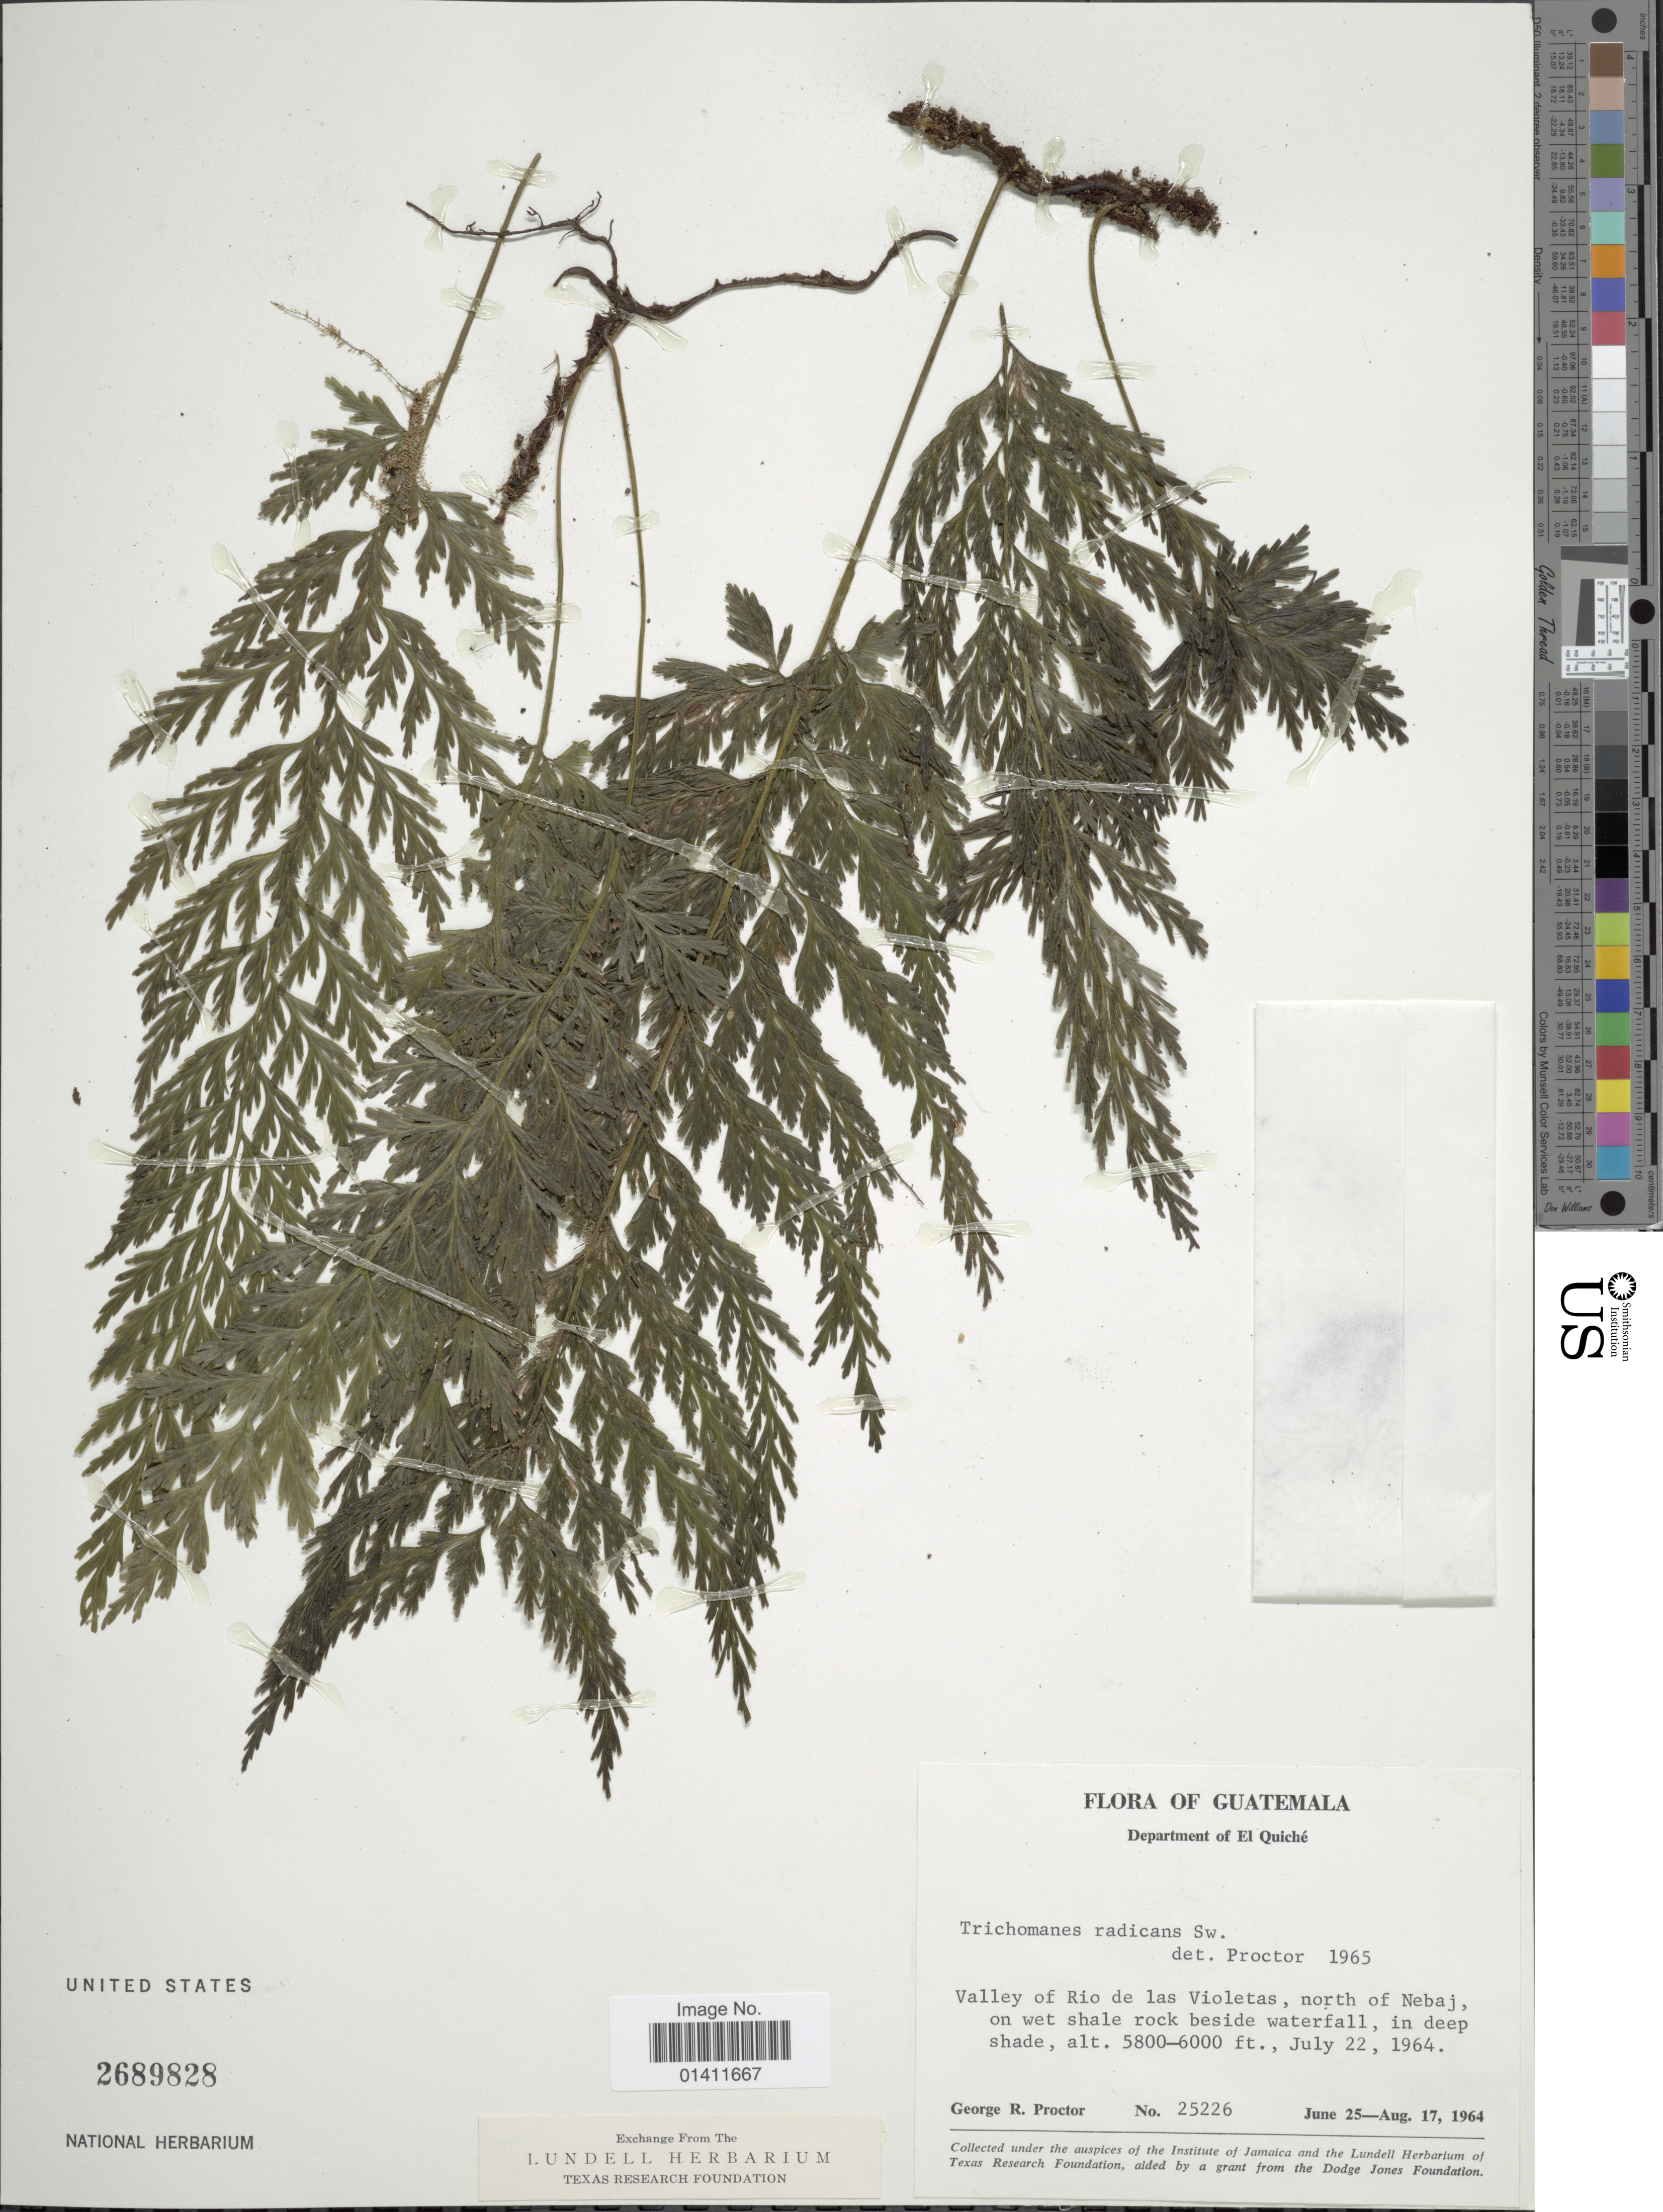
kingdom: Plantae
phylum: Tracheophyta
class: Polypodiopsida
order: Hymenophyllales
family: Hymenophyllaceae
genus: Vandenboschia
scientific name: Vandenboschia radicans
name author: (Sw.) Copel.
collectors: G. R. Proctor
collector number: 25226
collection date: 1964-06-25/1964-08-17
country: Guatemala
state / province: El Quiché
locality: Department of El Quiche. Valley of Rio de las Violetas, north of Nebaj.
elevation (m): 1768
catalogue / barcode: US 2689828